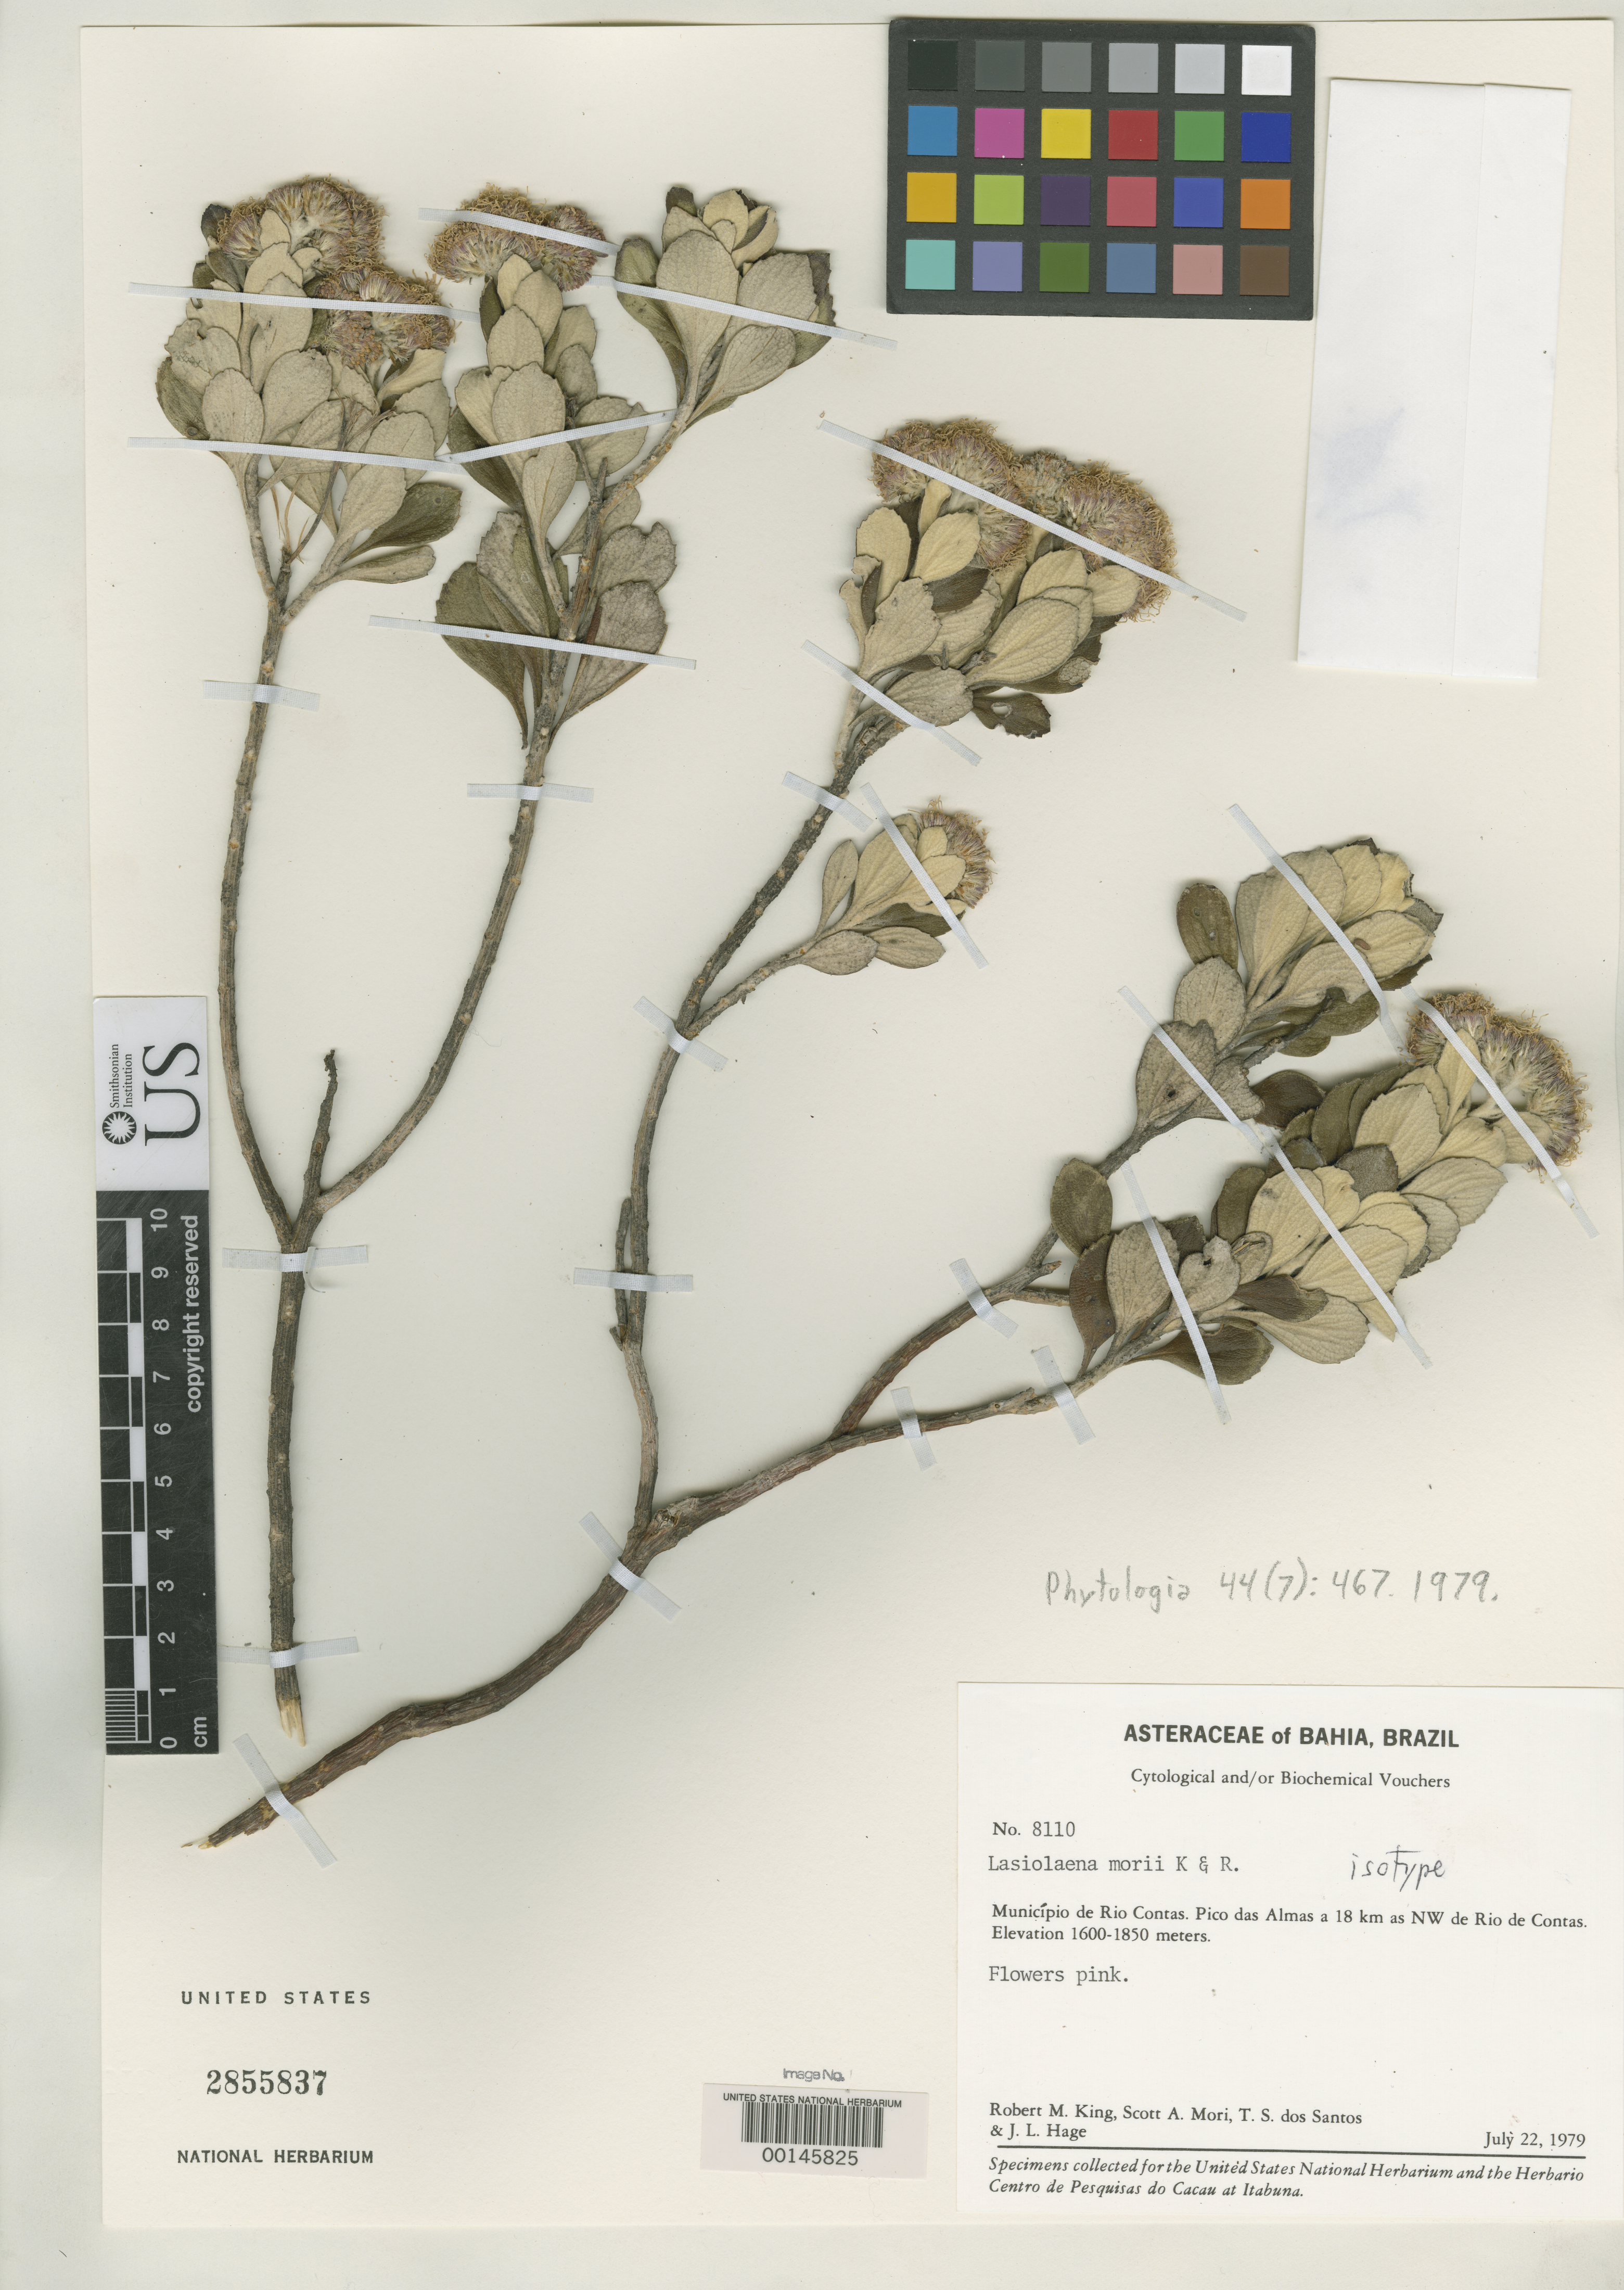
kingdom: Plantae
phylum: Tracheophyta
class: Magnoliopsida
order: Asterales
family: Asteraceae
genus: Lasiolaena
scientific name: Lasiolaena morii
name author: R.M. King & H. Rob.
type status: Isotype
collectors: R. M. King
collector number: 8110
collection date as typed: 22 Jul 1979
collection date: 1979-07-22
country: Brazil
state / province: Bahia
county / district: Rio de Contas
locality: Pico das Almas, NW of Rio de Contas.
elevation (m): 1600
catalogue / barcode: US 2855837